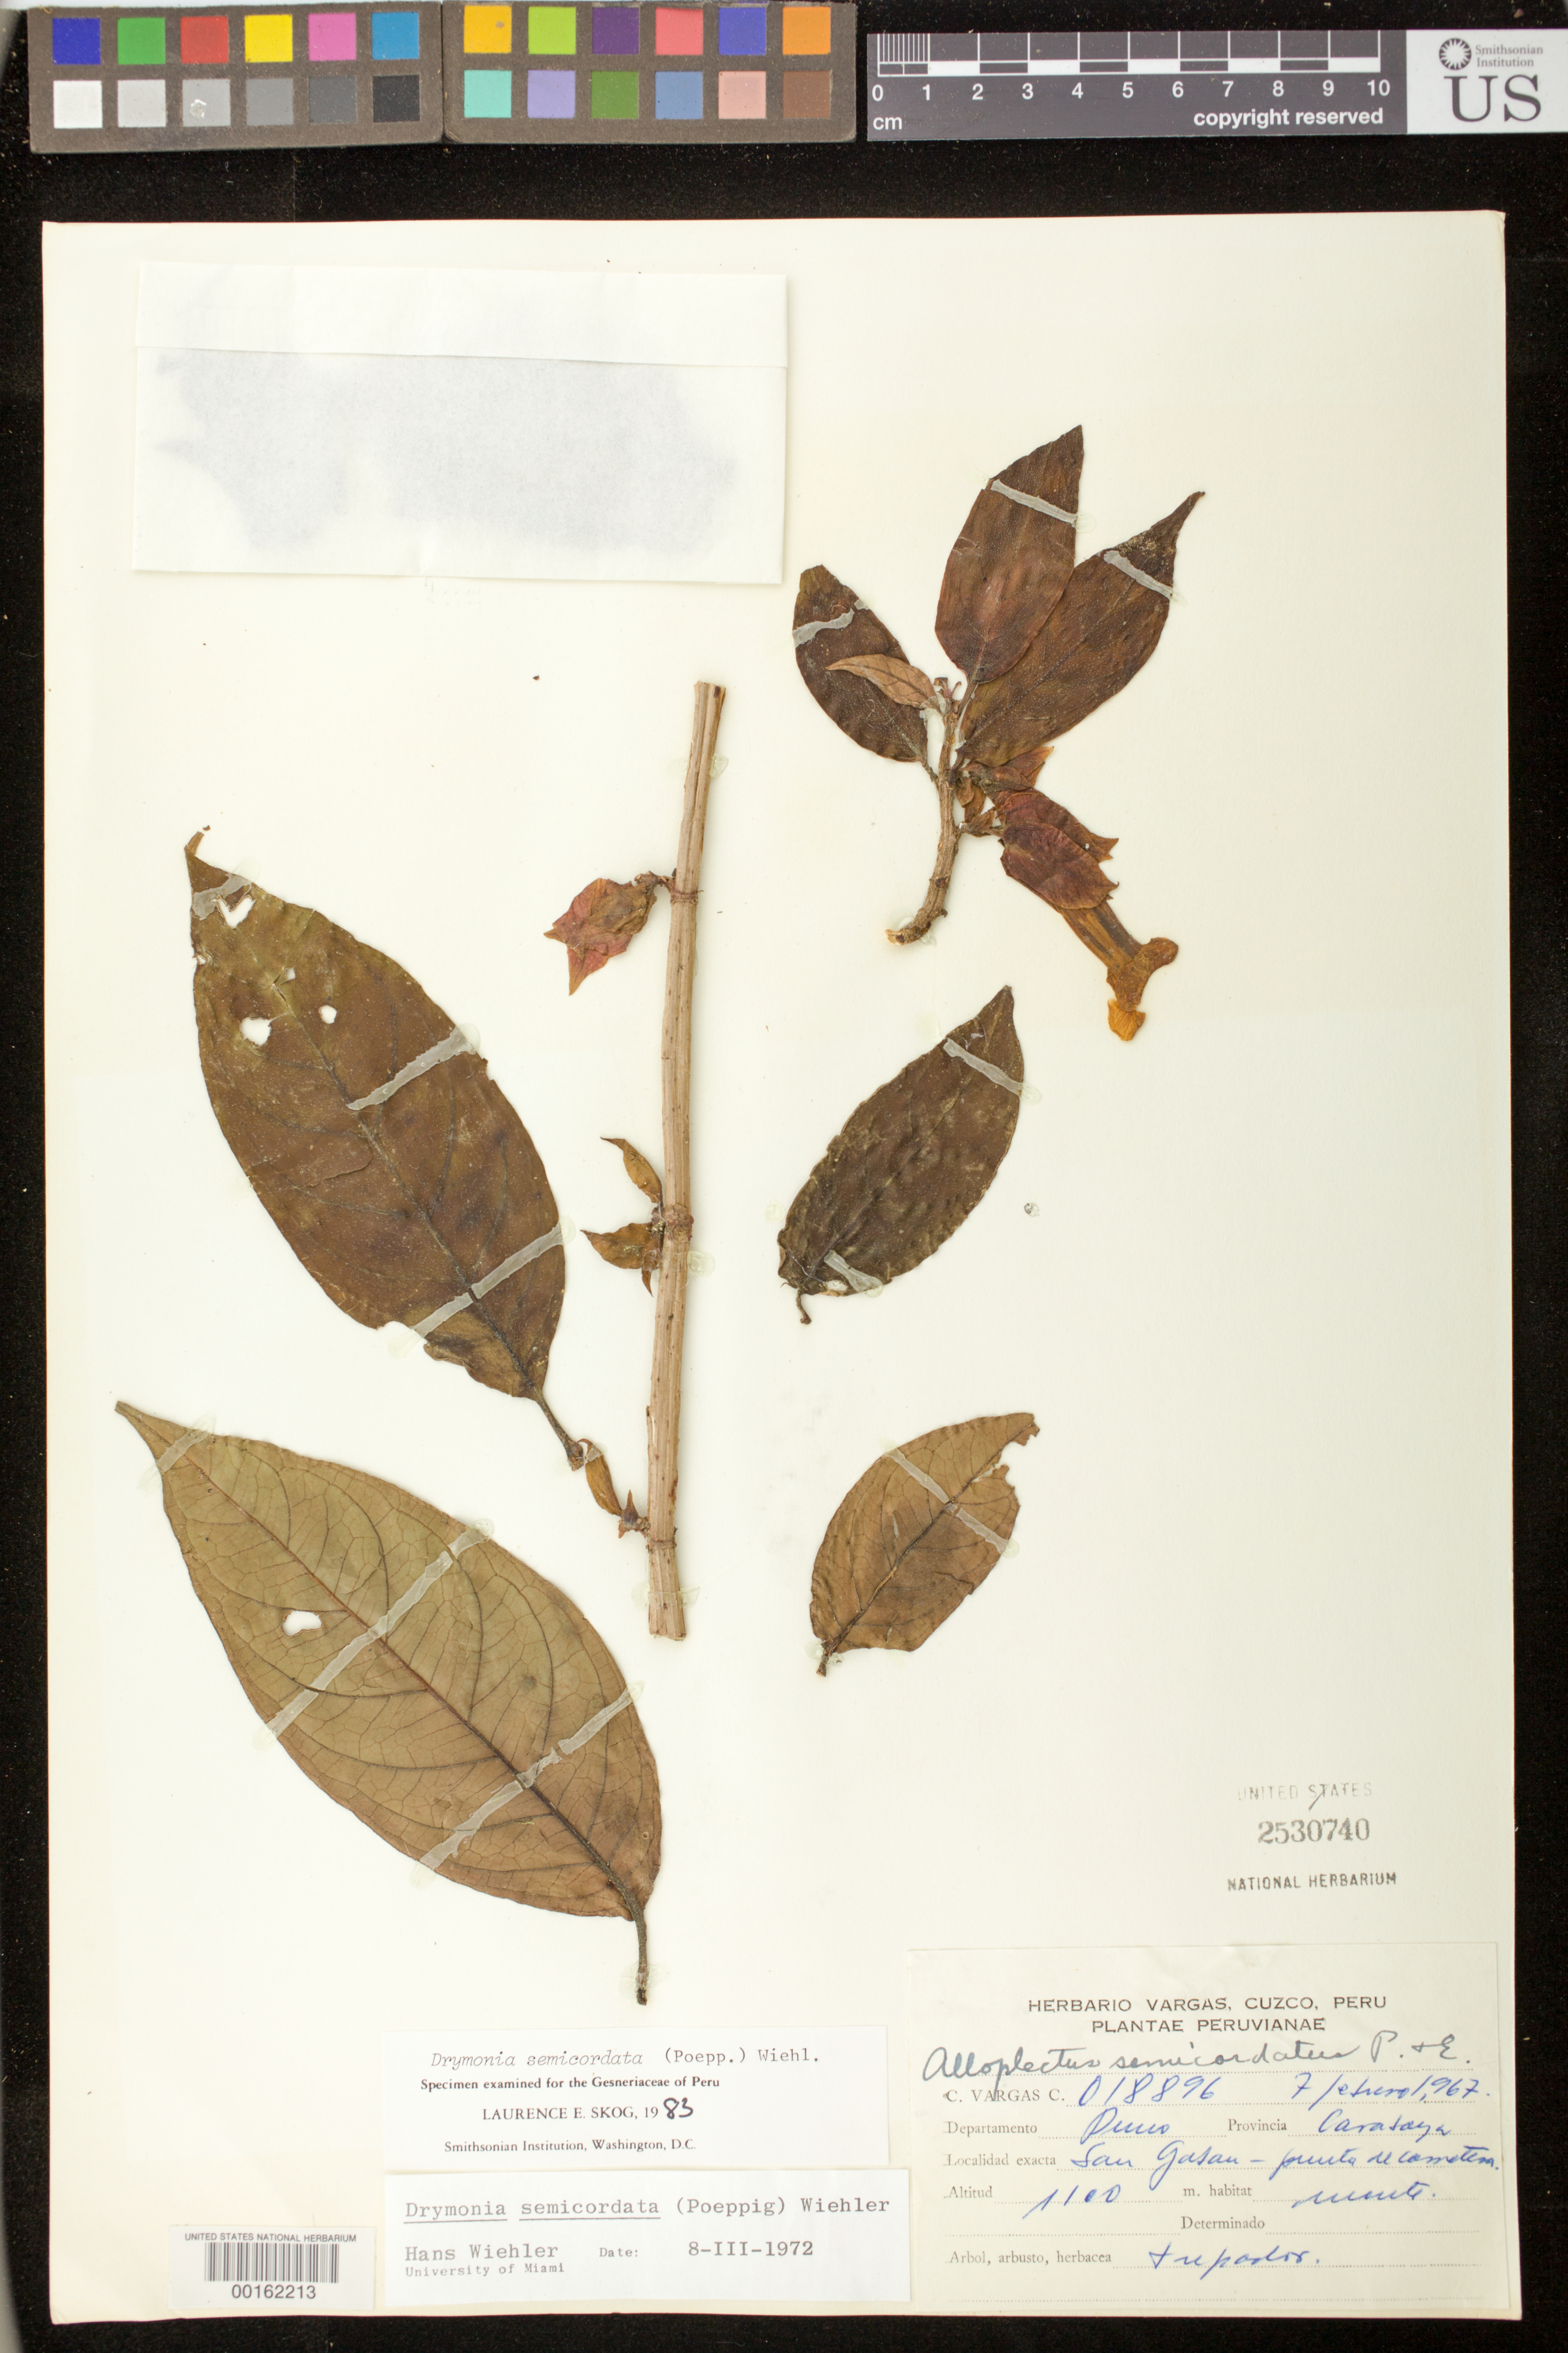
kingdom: Plantae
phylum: Tracheophyta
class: Magnoliopsida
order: Lamiales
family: Gesneriaceae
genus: Drymonia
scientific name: Drymonia semicordata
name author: (Poepp.) Wiehler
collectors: C. Vargas C.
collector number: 18896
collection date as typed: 07 Feb 1967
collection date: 1967-02-07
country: Peru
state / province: Puno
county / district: Carabaya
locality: Carabaya Prov., San Gatan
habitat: Forest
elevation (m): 1100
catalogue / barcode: US 2530740